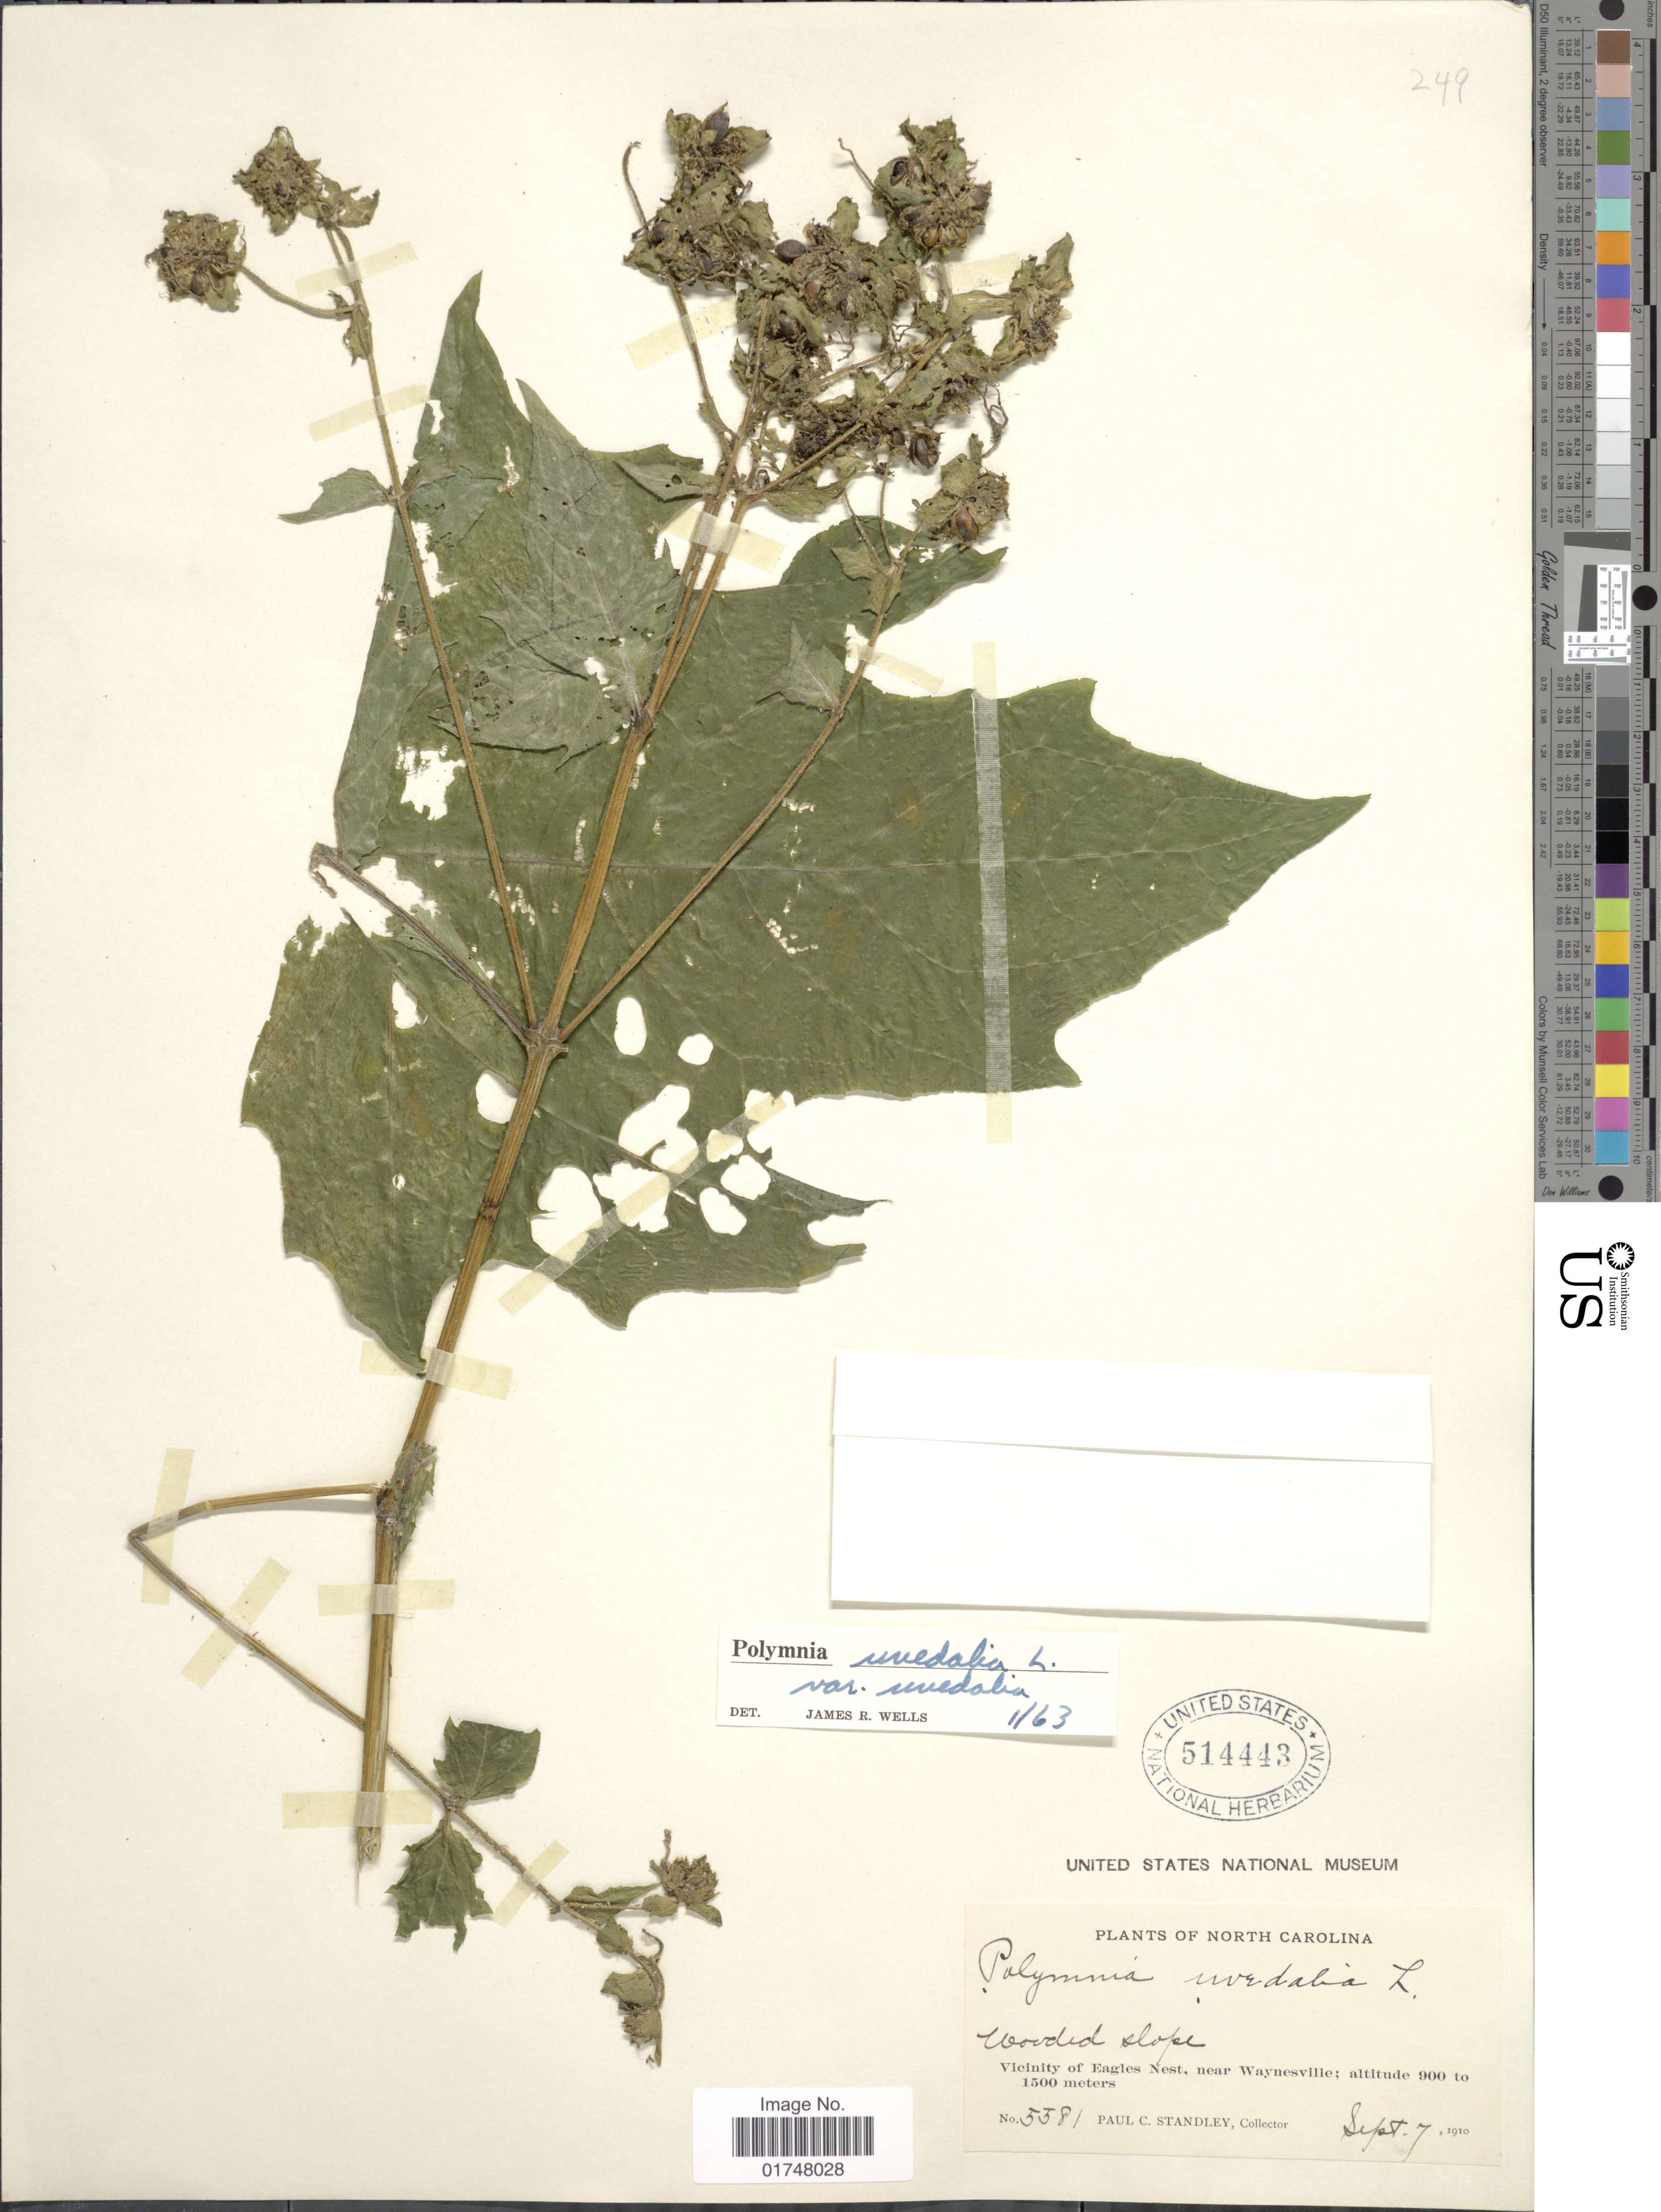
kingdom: Plantae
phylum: Tracheophyta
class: Magnoliopsida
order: Asterales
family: Asteraceae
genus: Smallanthus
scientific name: Smallanthus uvedalia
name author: (L.) Mack. ex Mack.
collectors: P. C. Standley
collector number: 5581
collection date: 1910-09-07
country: United States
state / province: North Carolina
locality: Vicinity of Eagles Nest, near Waynesville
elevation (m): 900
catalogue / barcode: US 514443